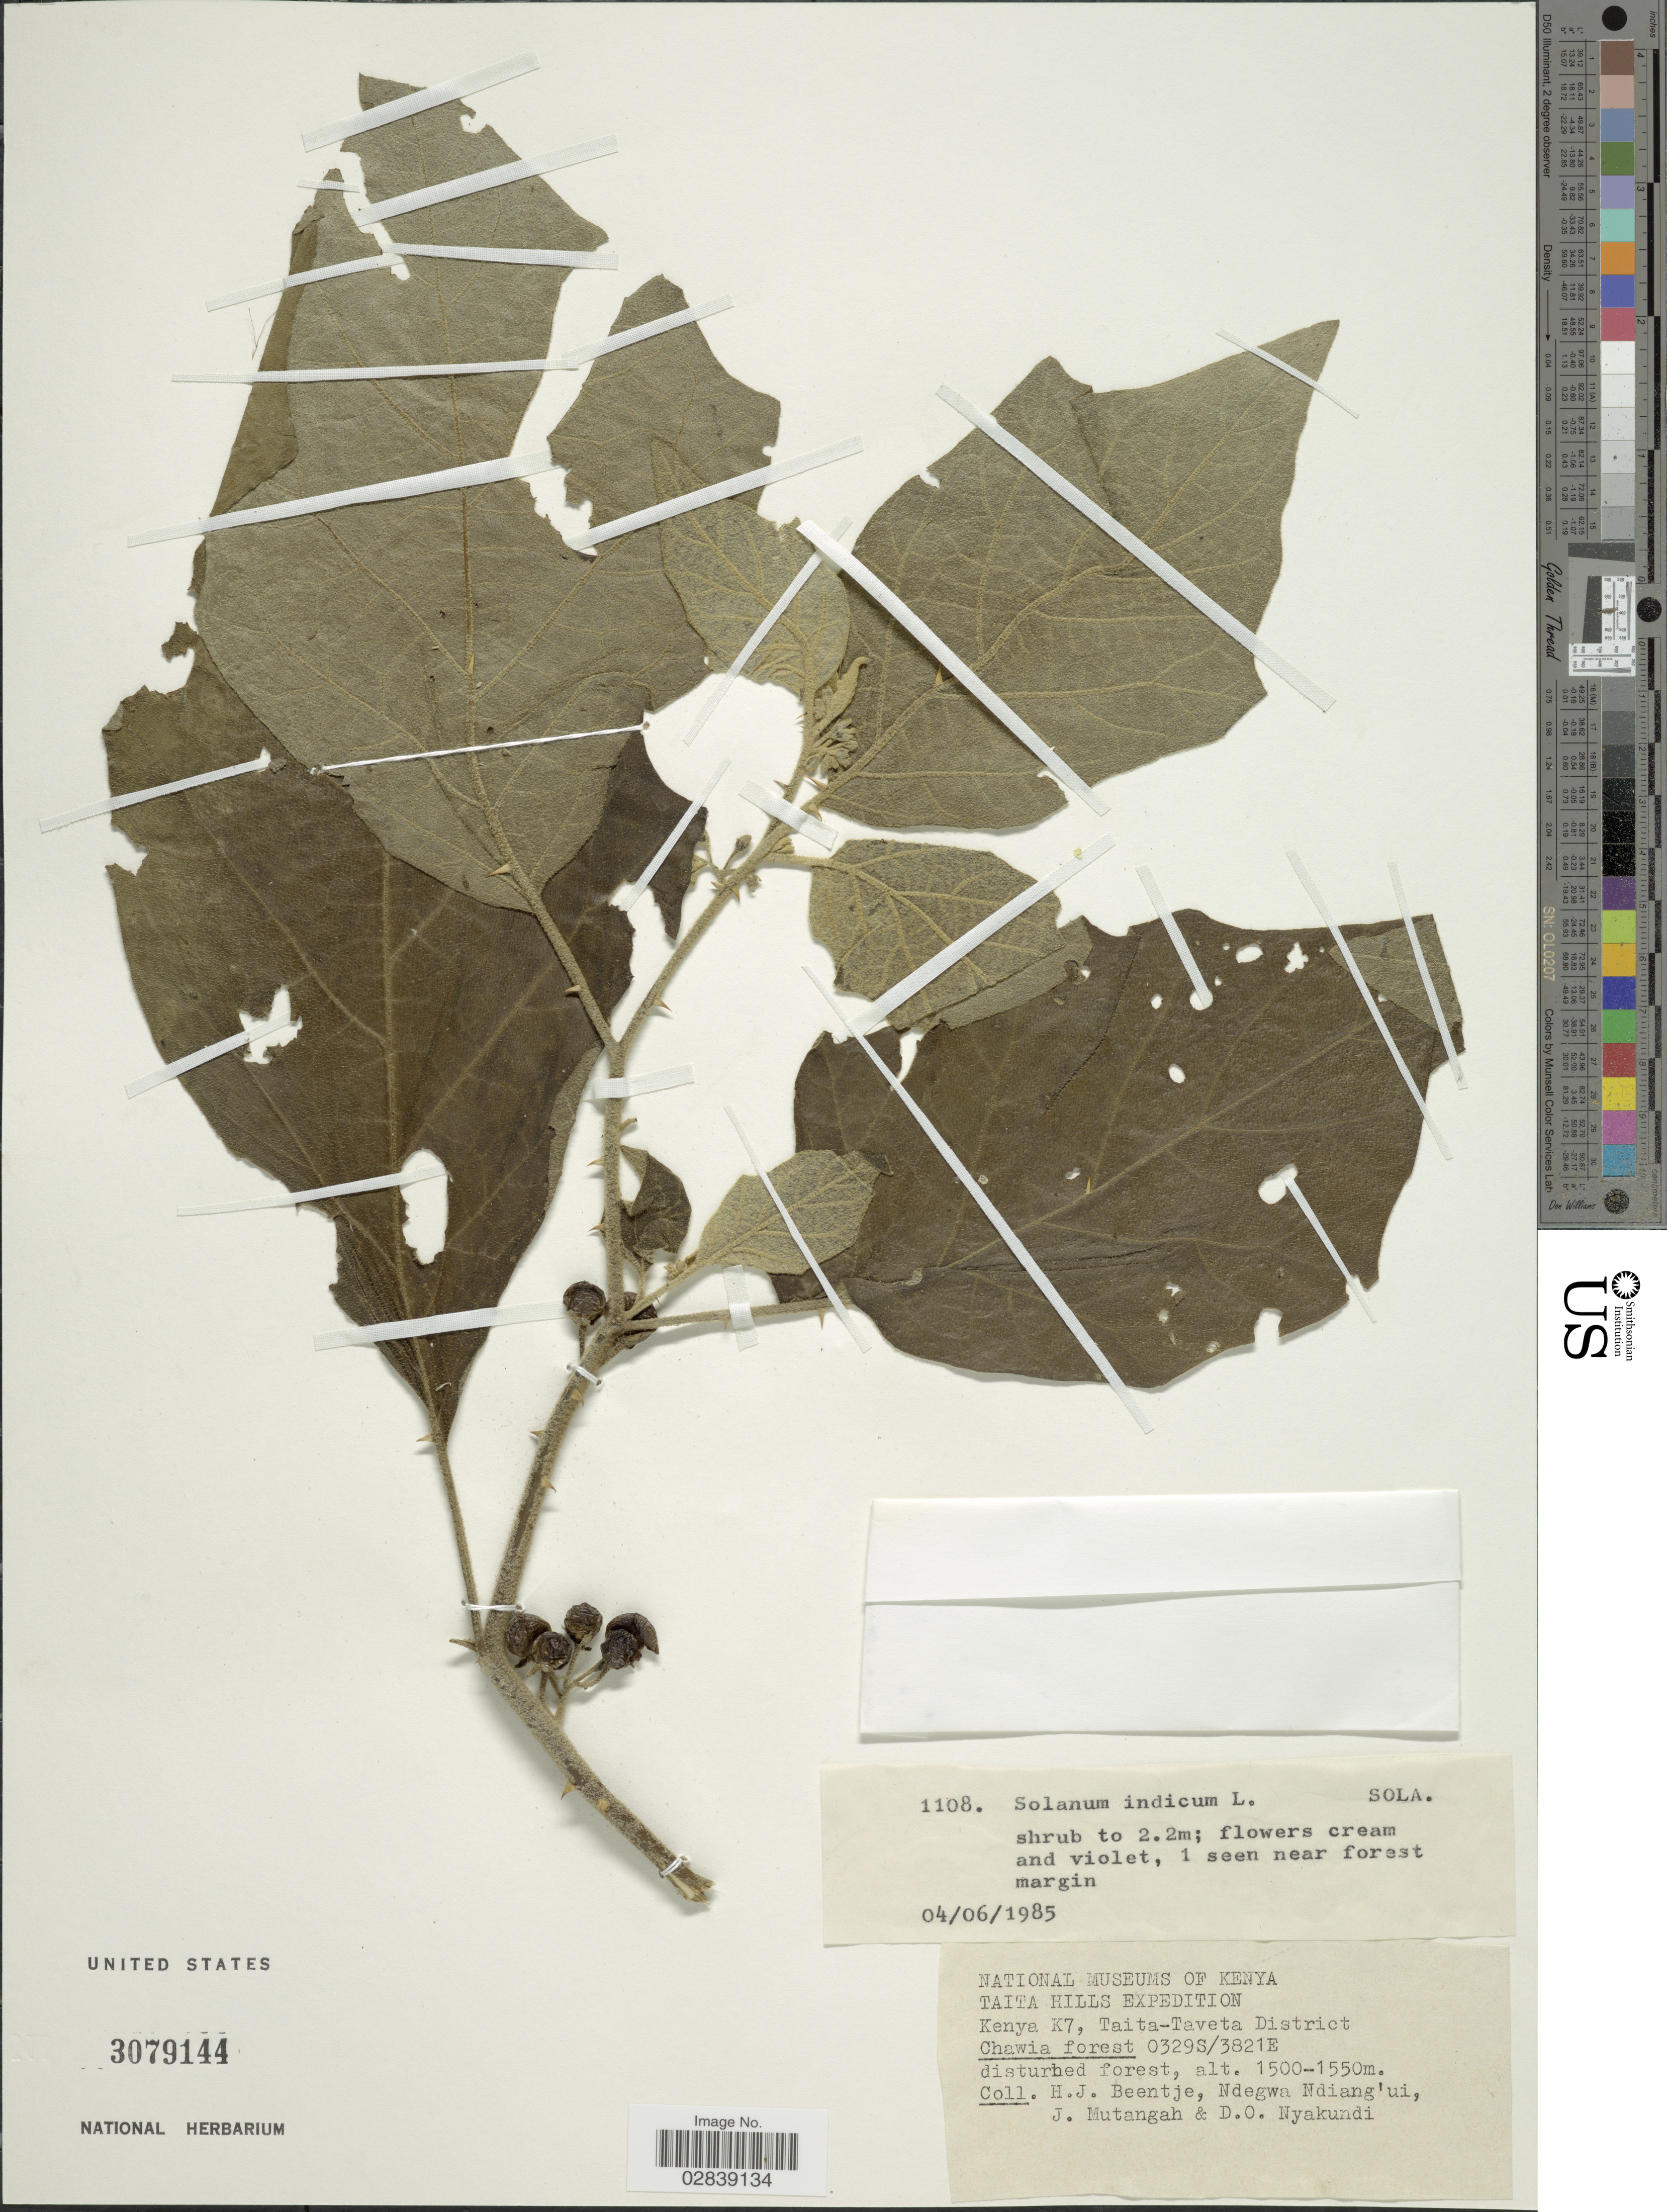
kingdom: Plantae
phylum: Tracheophyta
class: Magnoliopsida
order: Solanales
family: Solanaceae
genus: Solanum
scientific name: Solanum indicum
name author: L.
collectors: H. J. Beentje, Ndegwa Ndiang'ui, J. Mutangah & D. Nyakundi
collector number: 1108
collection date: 1985-06-04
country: Kenya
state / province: Taita Taveta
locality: Taita Hills. Kenya K7, Taita-Taveta District. Chawia Forest.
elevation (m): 1500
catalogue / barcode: US 3079144